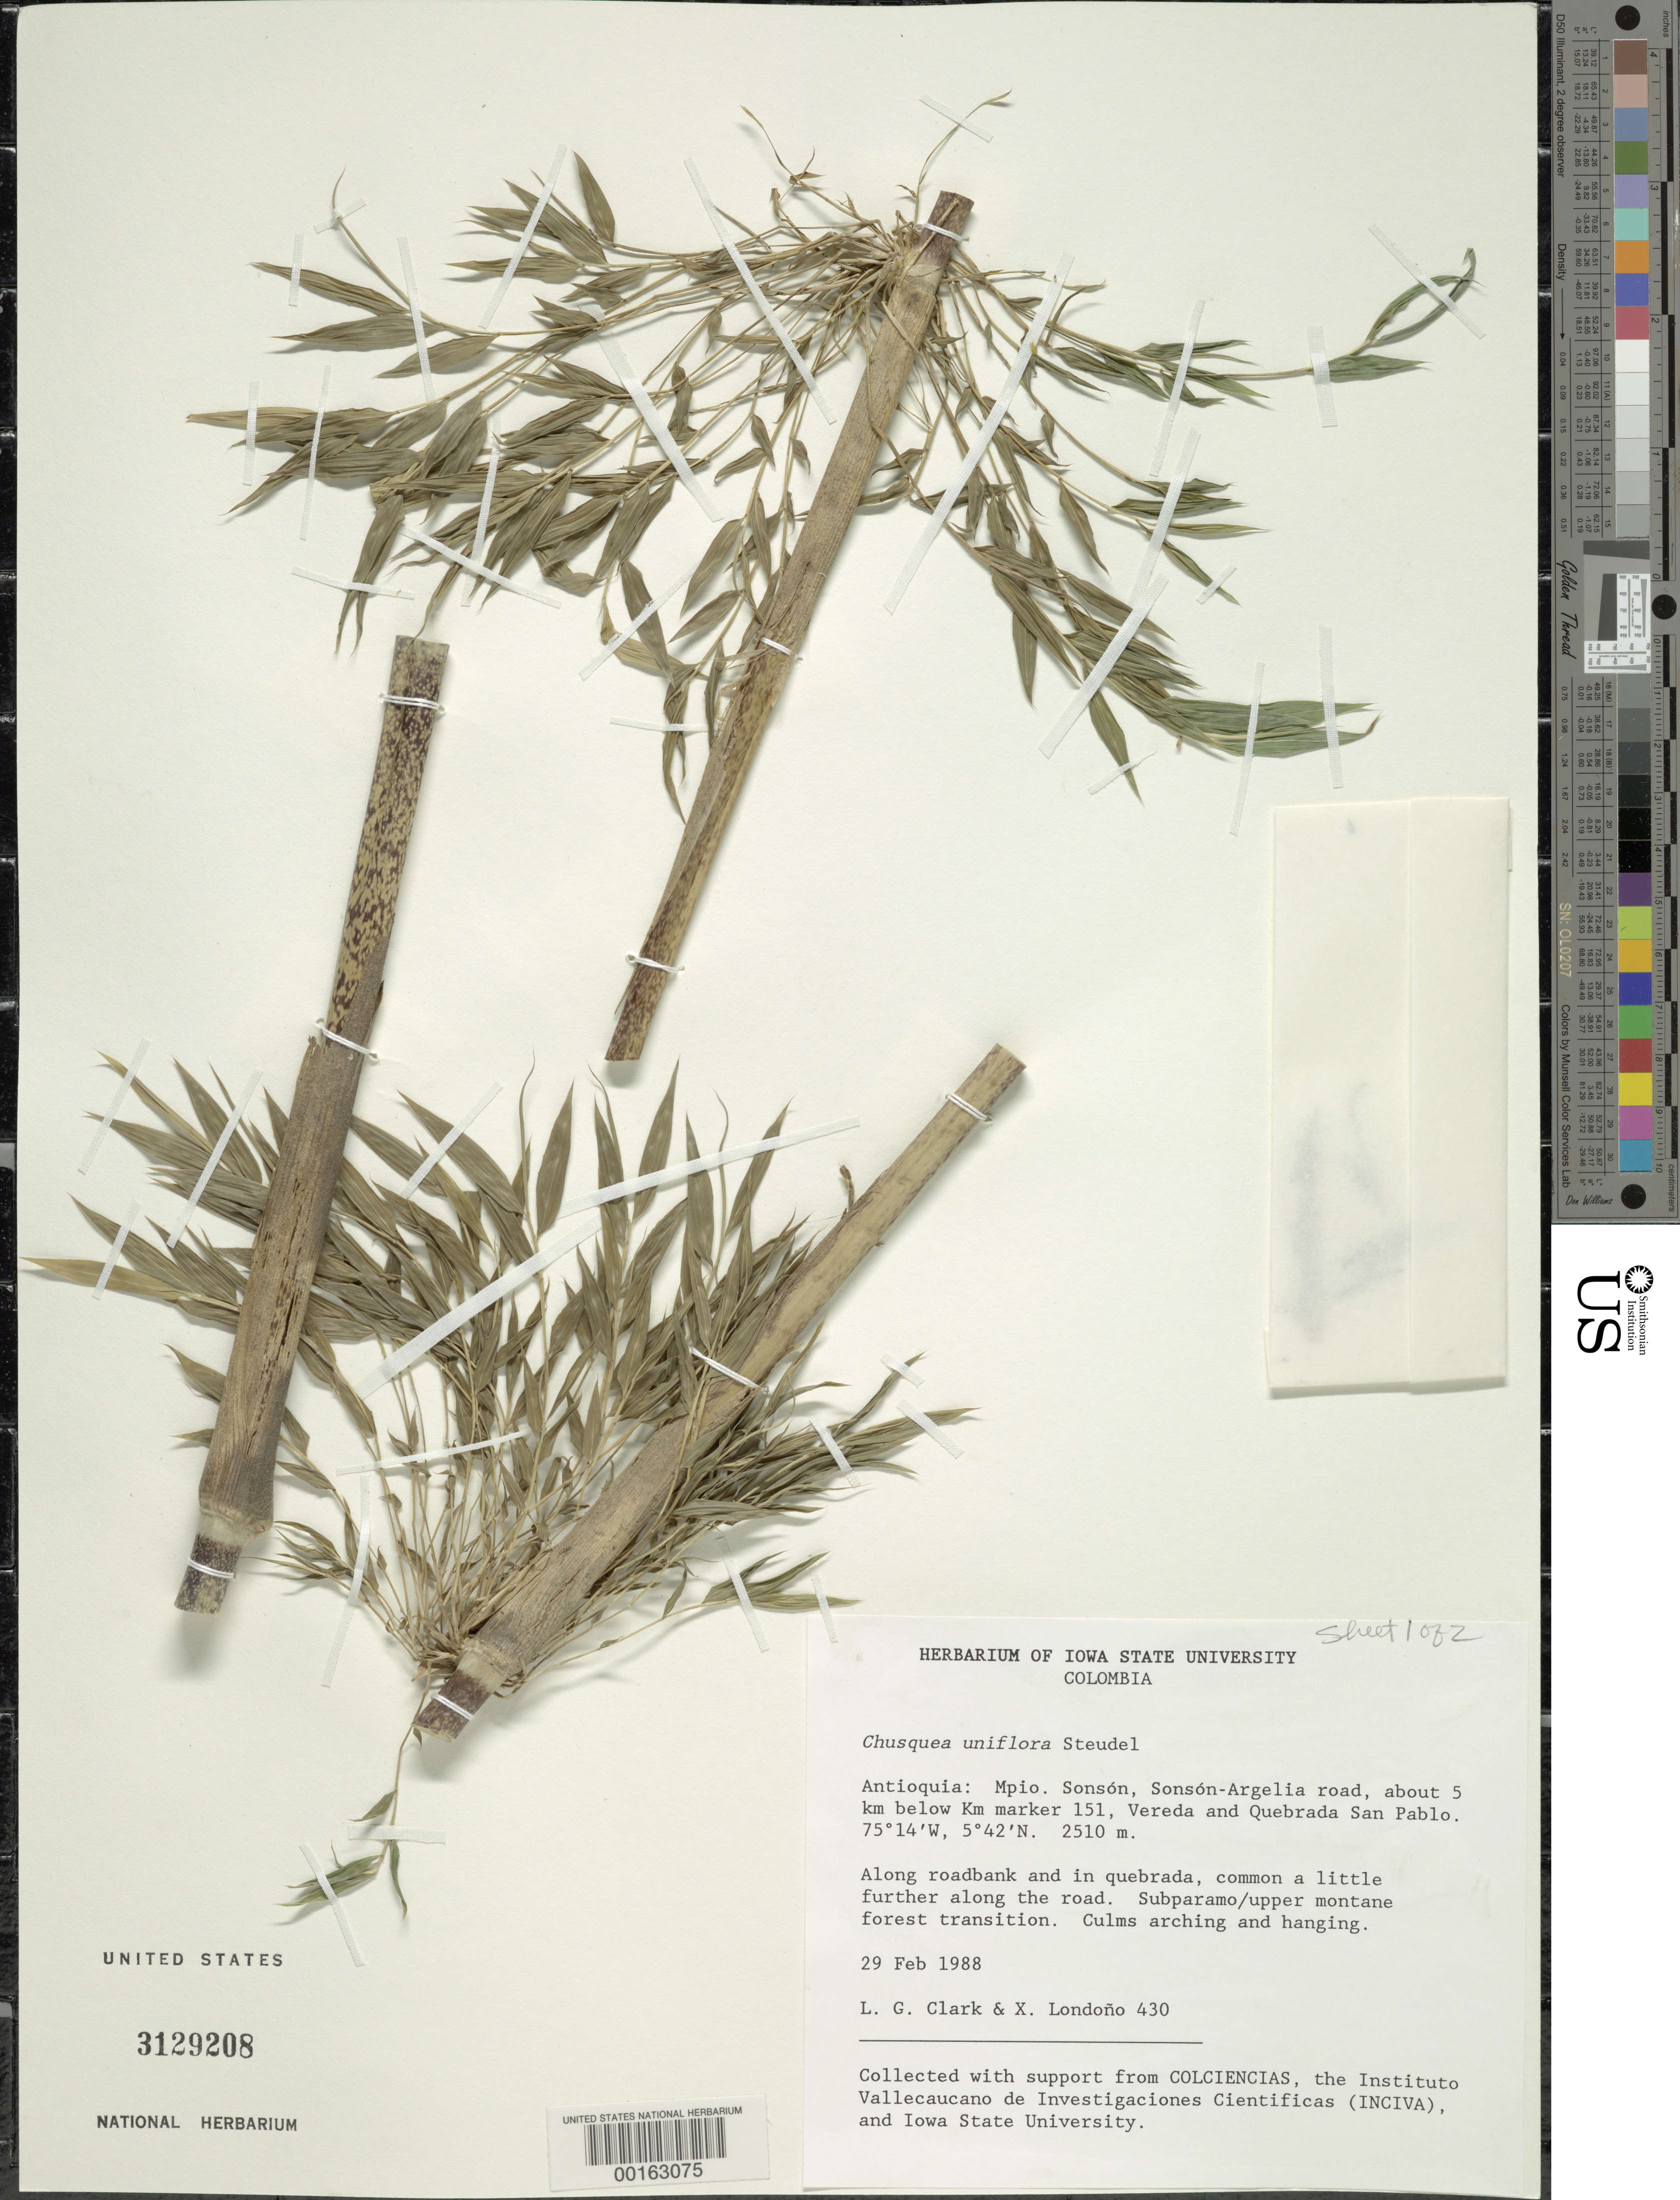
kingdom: Plantae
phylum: Tracheophyta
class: Liliopsida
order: Poales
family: Poaceae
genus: Chusquea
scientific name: Chusquea uniflora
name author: Steud.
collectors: L. G. Clark & X. Londoño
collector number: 430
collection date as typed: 29 Feb 1988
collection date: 1988-02-29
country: Colombia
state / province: Antioquia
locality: Sonson, Sonson-Argelia road, Vereda and Quebrada San Pablo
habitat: Along roadbank and in quebrada, subparamo, upper montane forest transition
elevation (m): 2510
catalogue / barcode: US 3129208